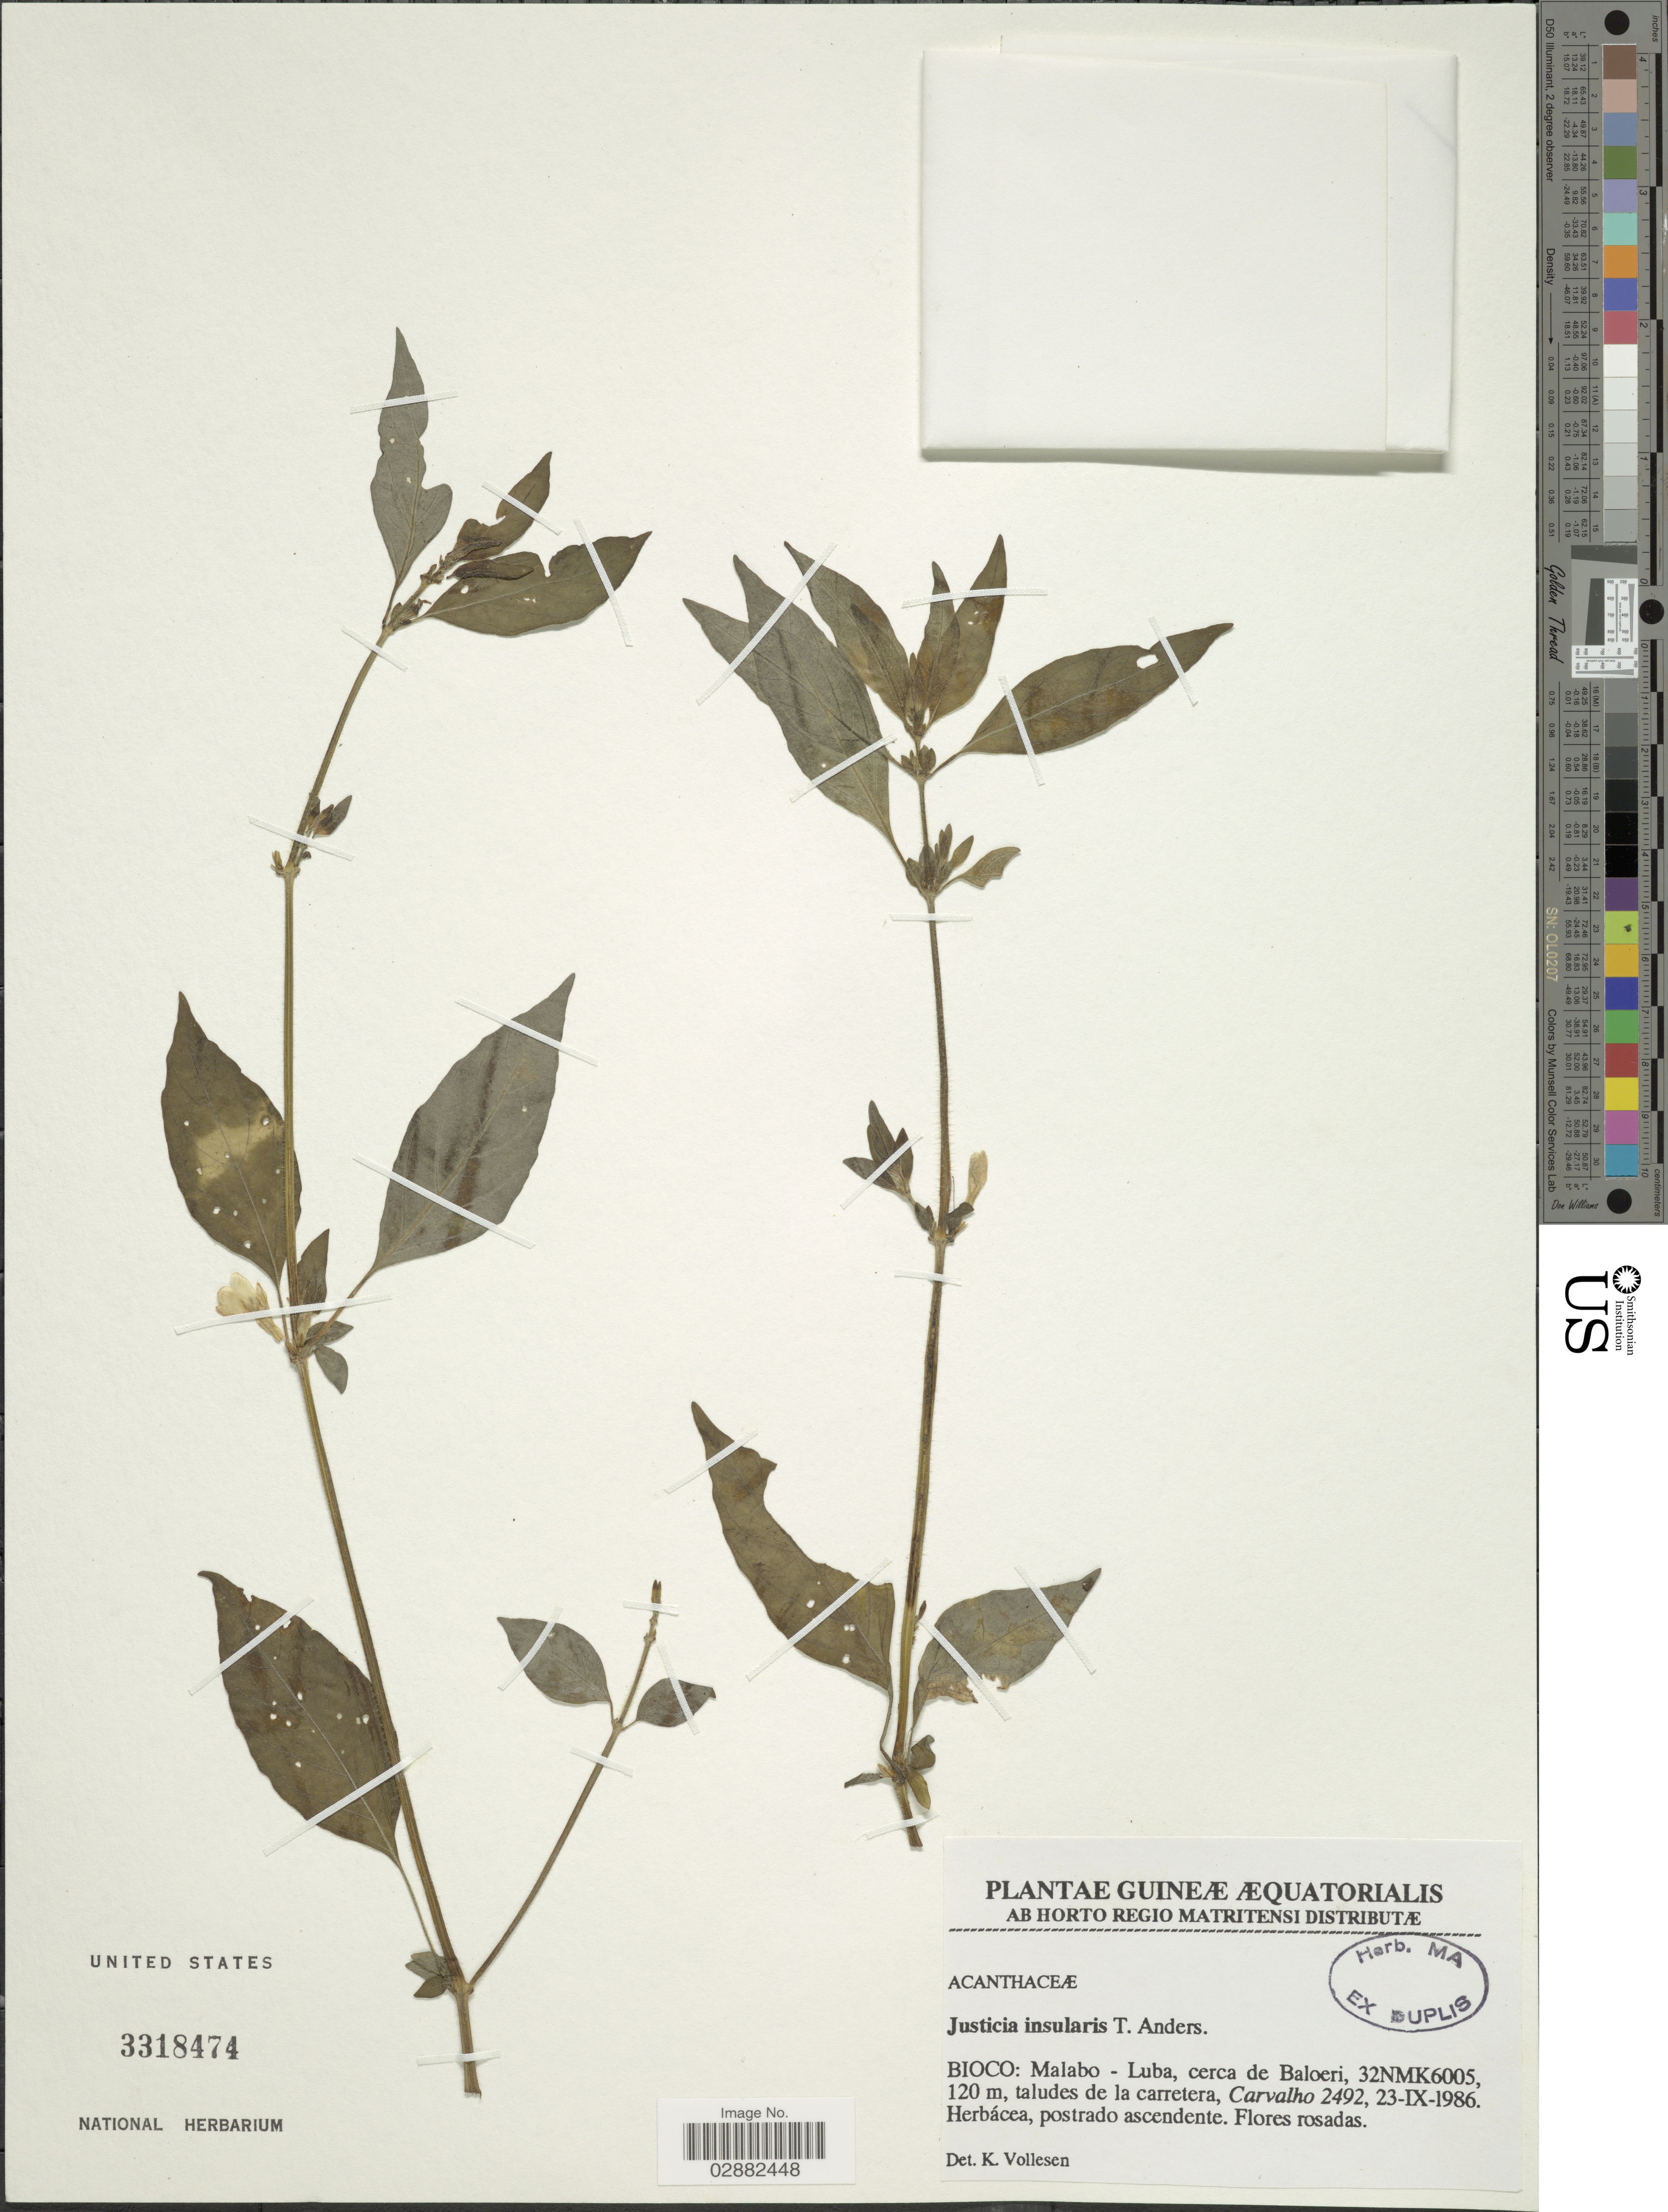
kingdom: Plantae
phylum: Tracheophyta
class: Magnoliopsida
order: Lamiales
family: Acanthaceae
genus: Justicia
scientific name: Justicia insularis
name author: T. Anderson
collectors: Carvalho, --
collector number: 2492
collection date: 1986-09-23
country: Equatorial Guinea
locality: Guineæ Æquatorialis. Bioco: Malabo - Luba, cerca de Baloeri, 32NMK6005.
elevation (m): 120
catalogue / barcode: US 3318474